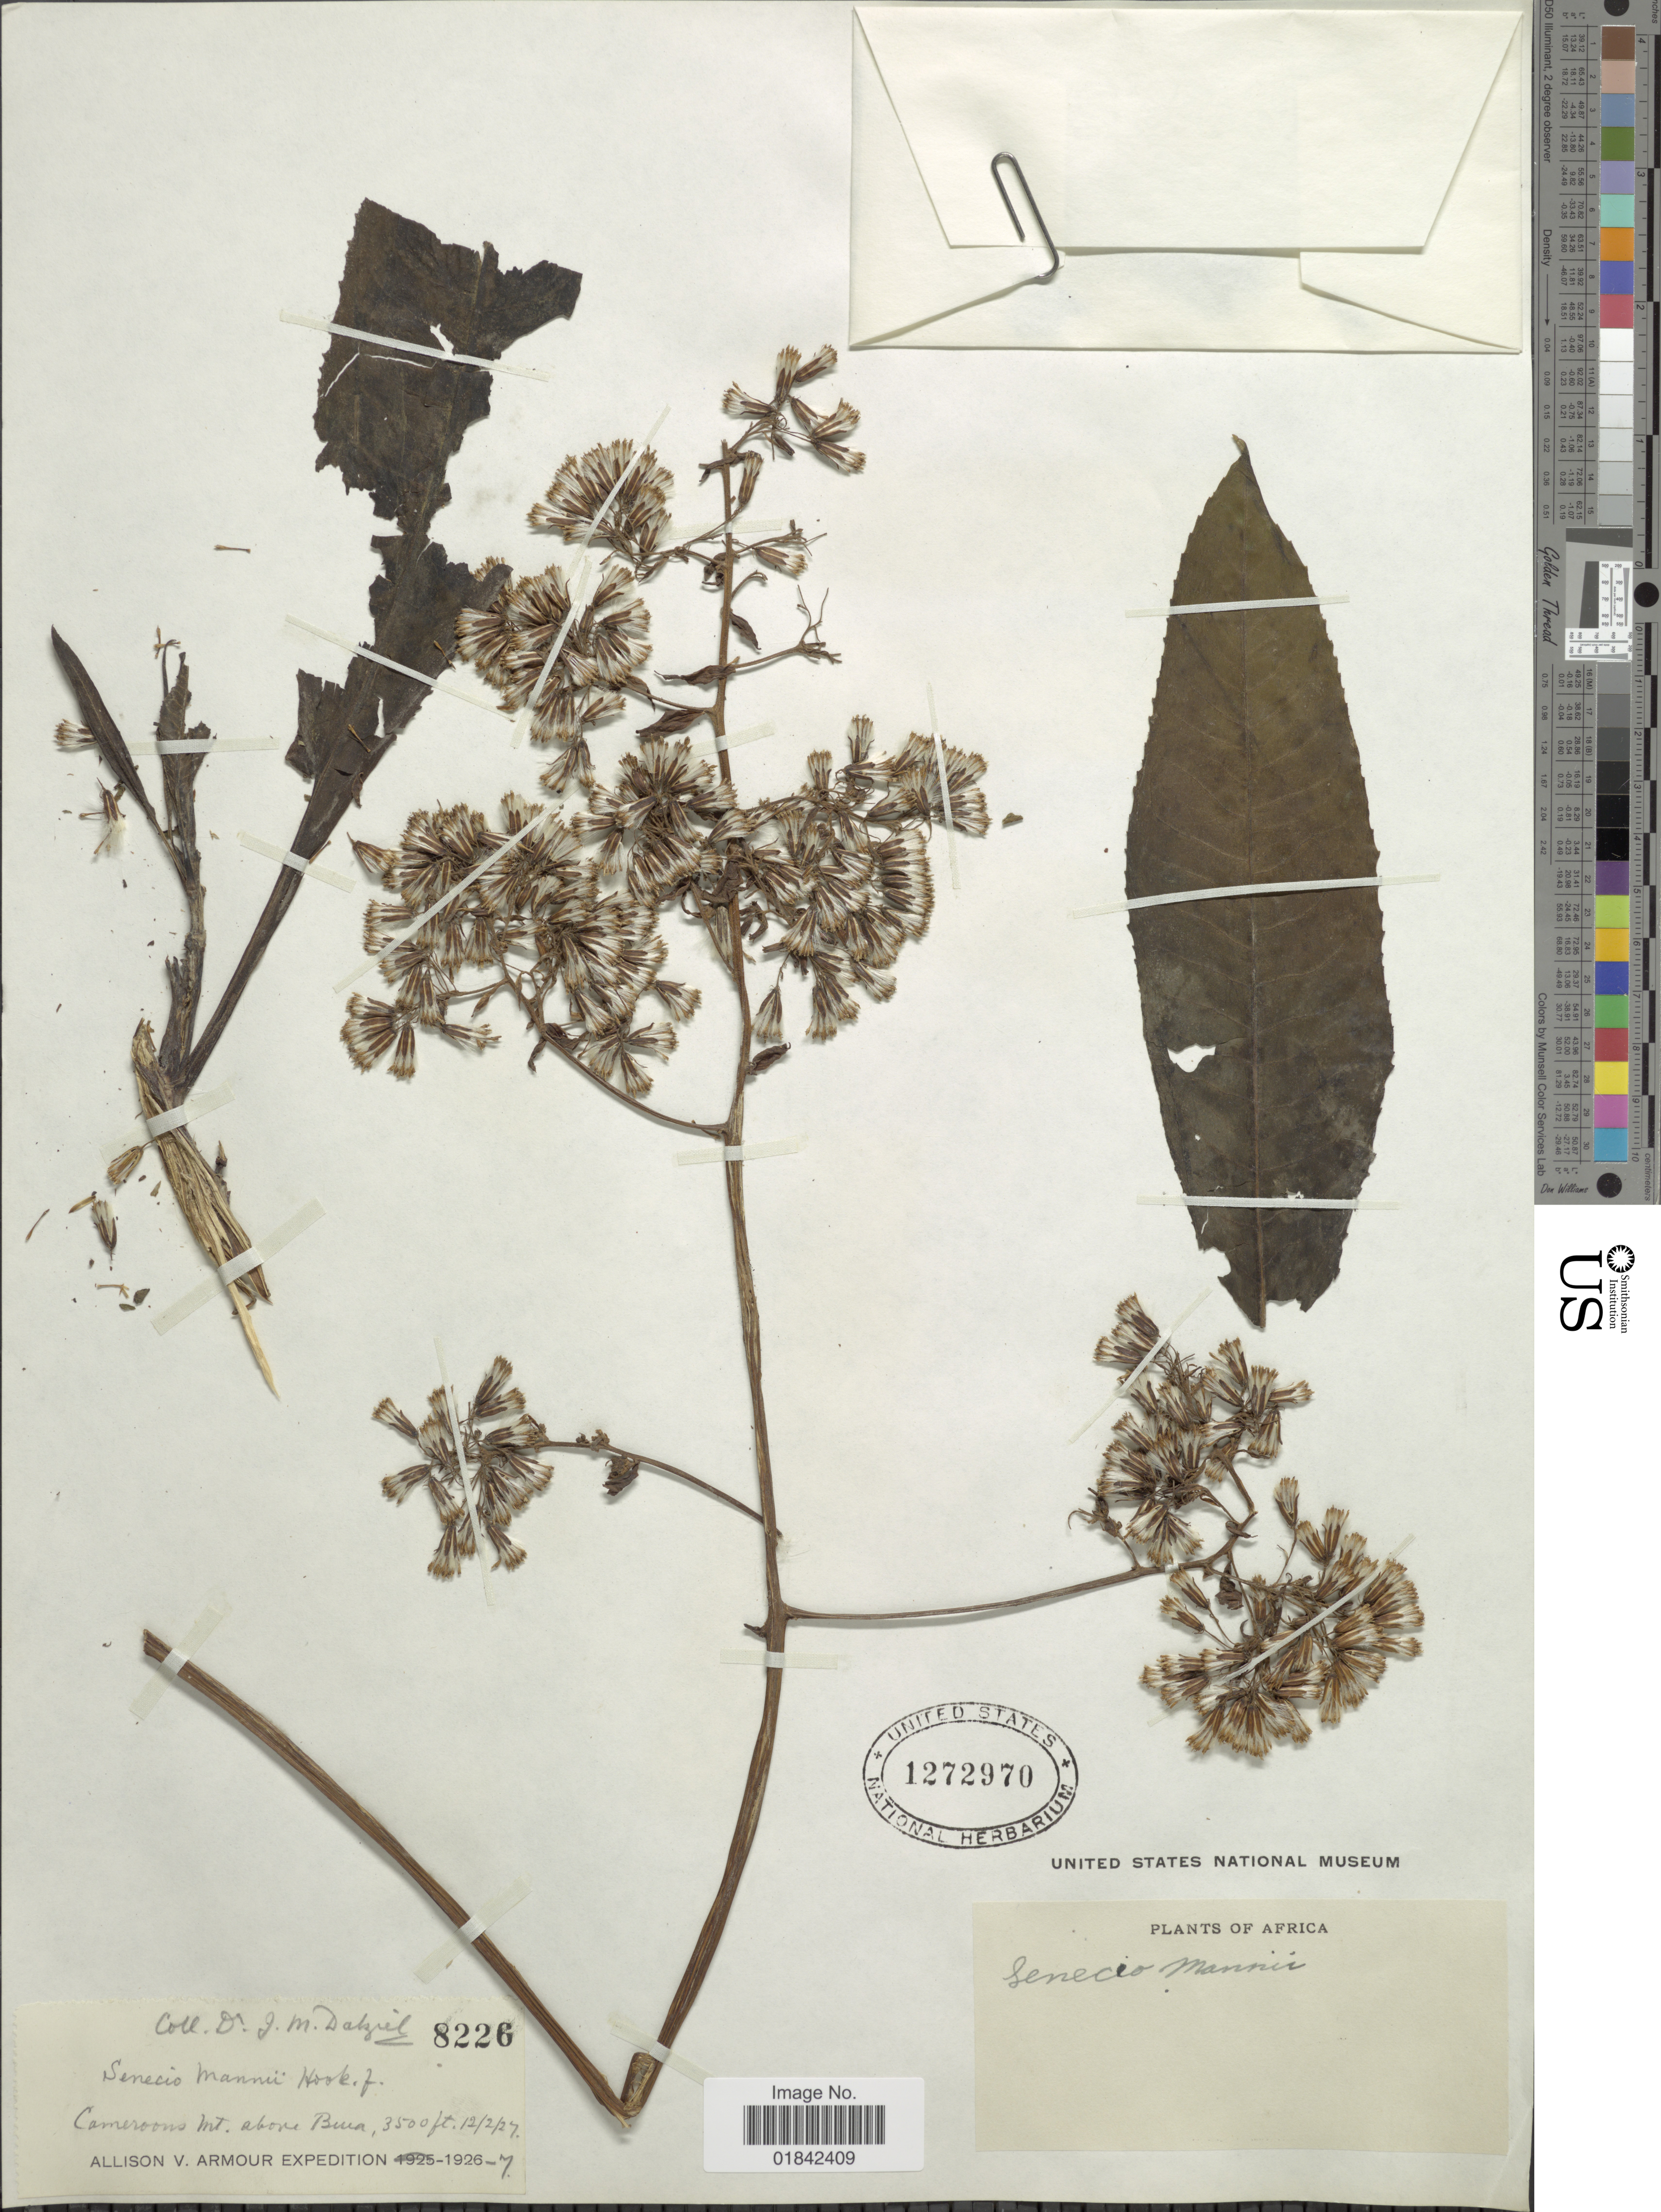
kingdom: Plantae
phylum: Tracheophyta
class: Magnoliopsida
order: Asterales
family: Asteraceae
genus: Senecio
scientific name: Senecio mannii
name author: Hook. f.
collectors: Allison V. Armour Expedition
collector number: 8226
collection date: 1927-02-12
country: Cameroon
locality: Africa, Cameroons mt. above Buea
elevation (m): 1067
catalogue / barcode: US 1272970